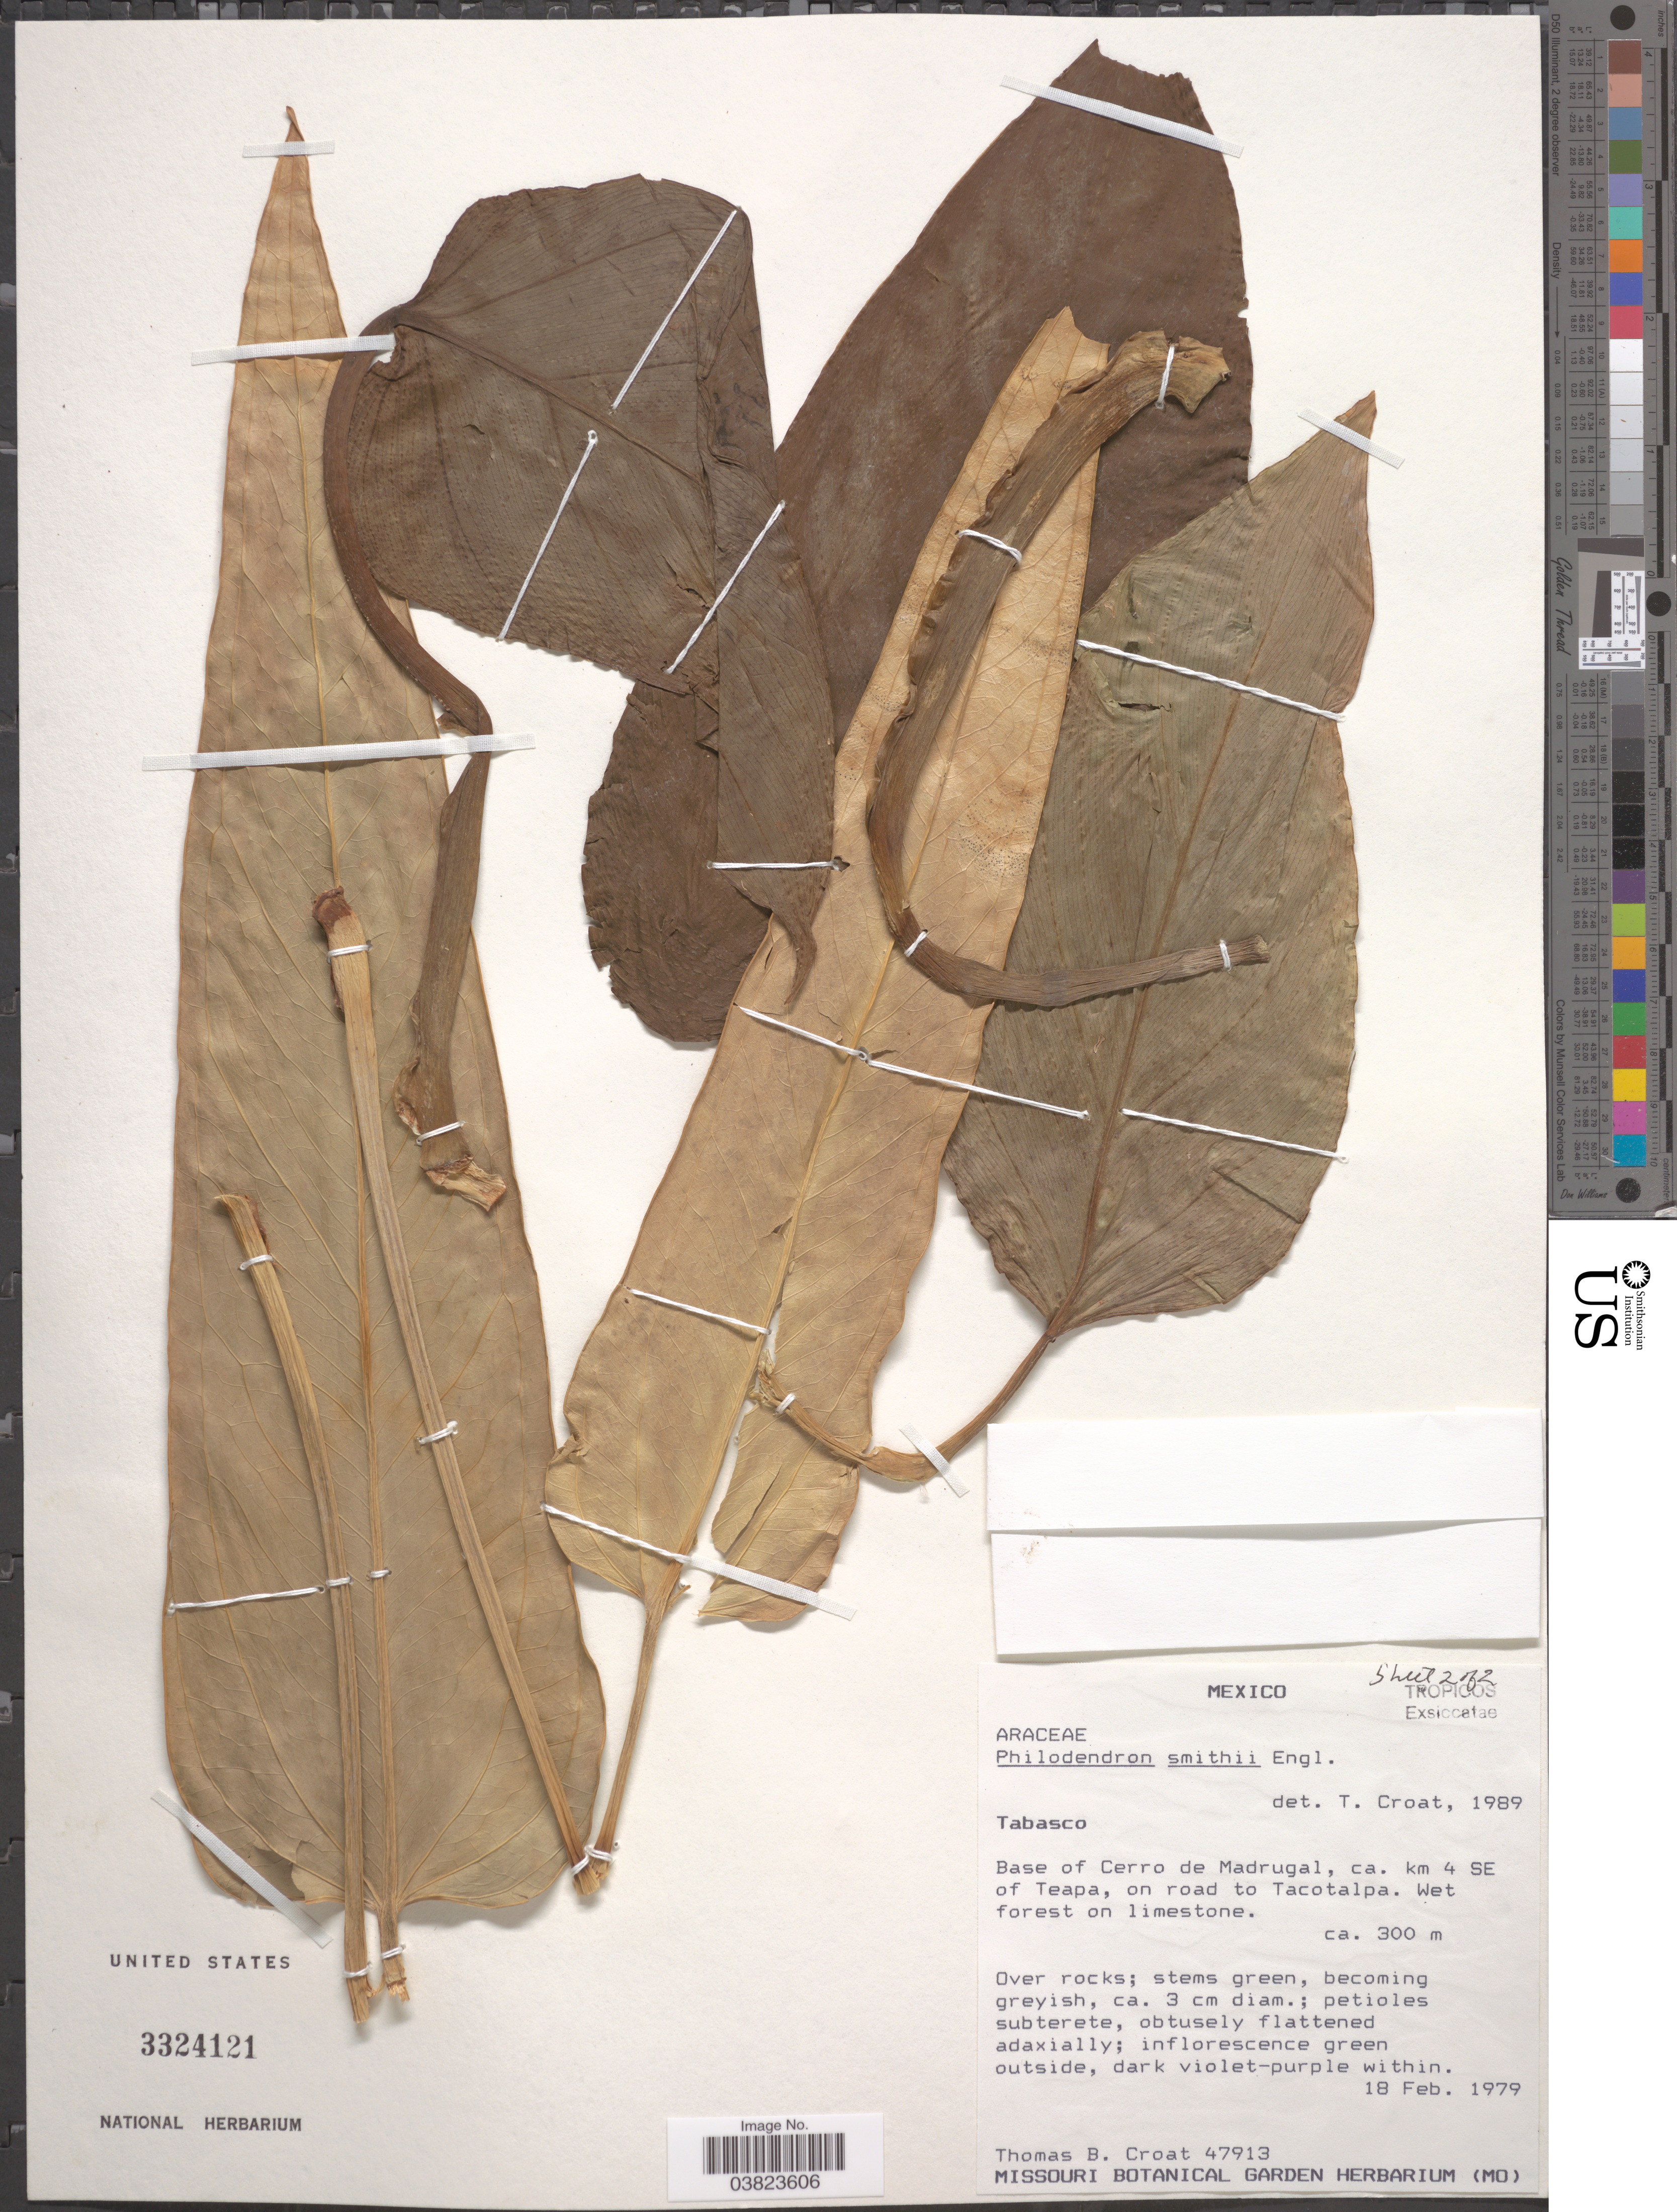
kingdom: Plantae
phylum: Tracheophyta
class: Liliopsida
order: Alismatales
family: Araceae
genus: Philodendron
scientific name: Philodendron smithii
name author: Engl.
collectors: T. B. Croat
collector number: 47913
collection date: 1979-02-18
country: Mexico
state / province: Tabasco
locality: Base of Cerro de Madrugal, ca. km 4 SE of Teapa, on road to Tacotalpa.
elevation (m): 300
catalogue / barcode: US 3324121